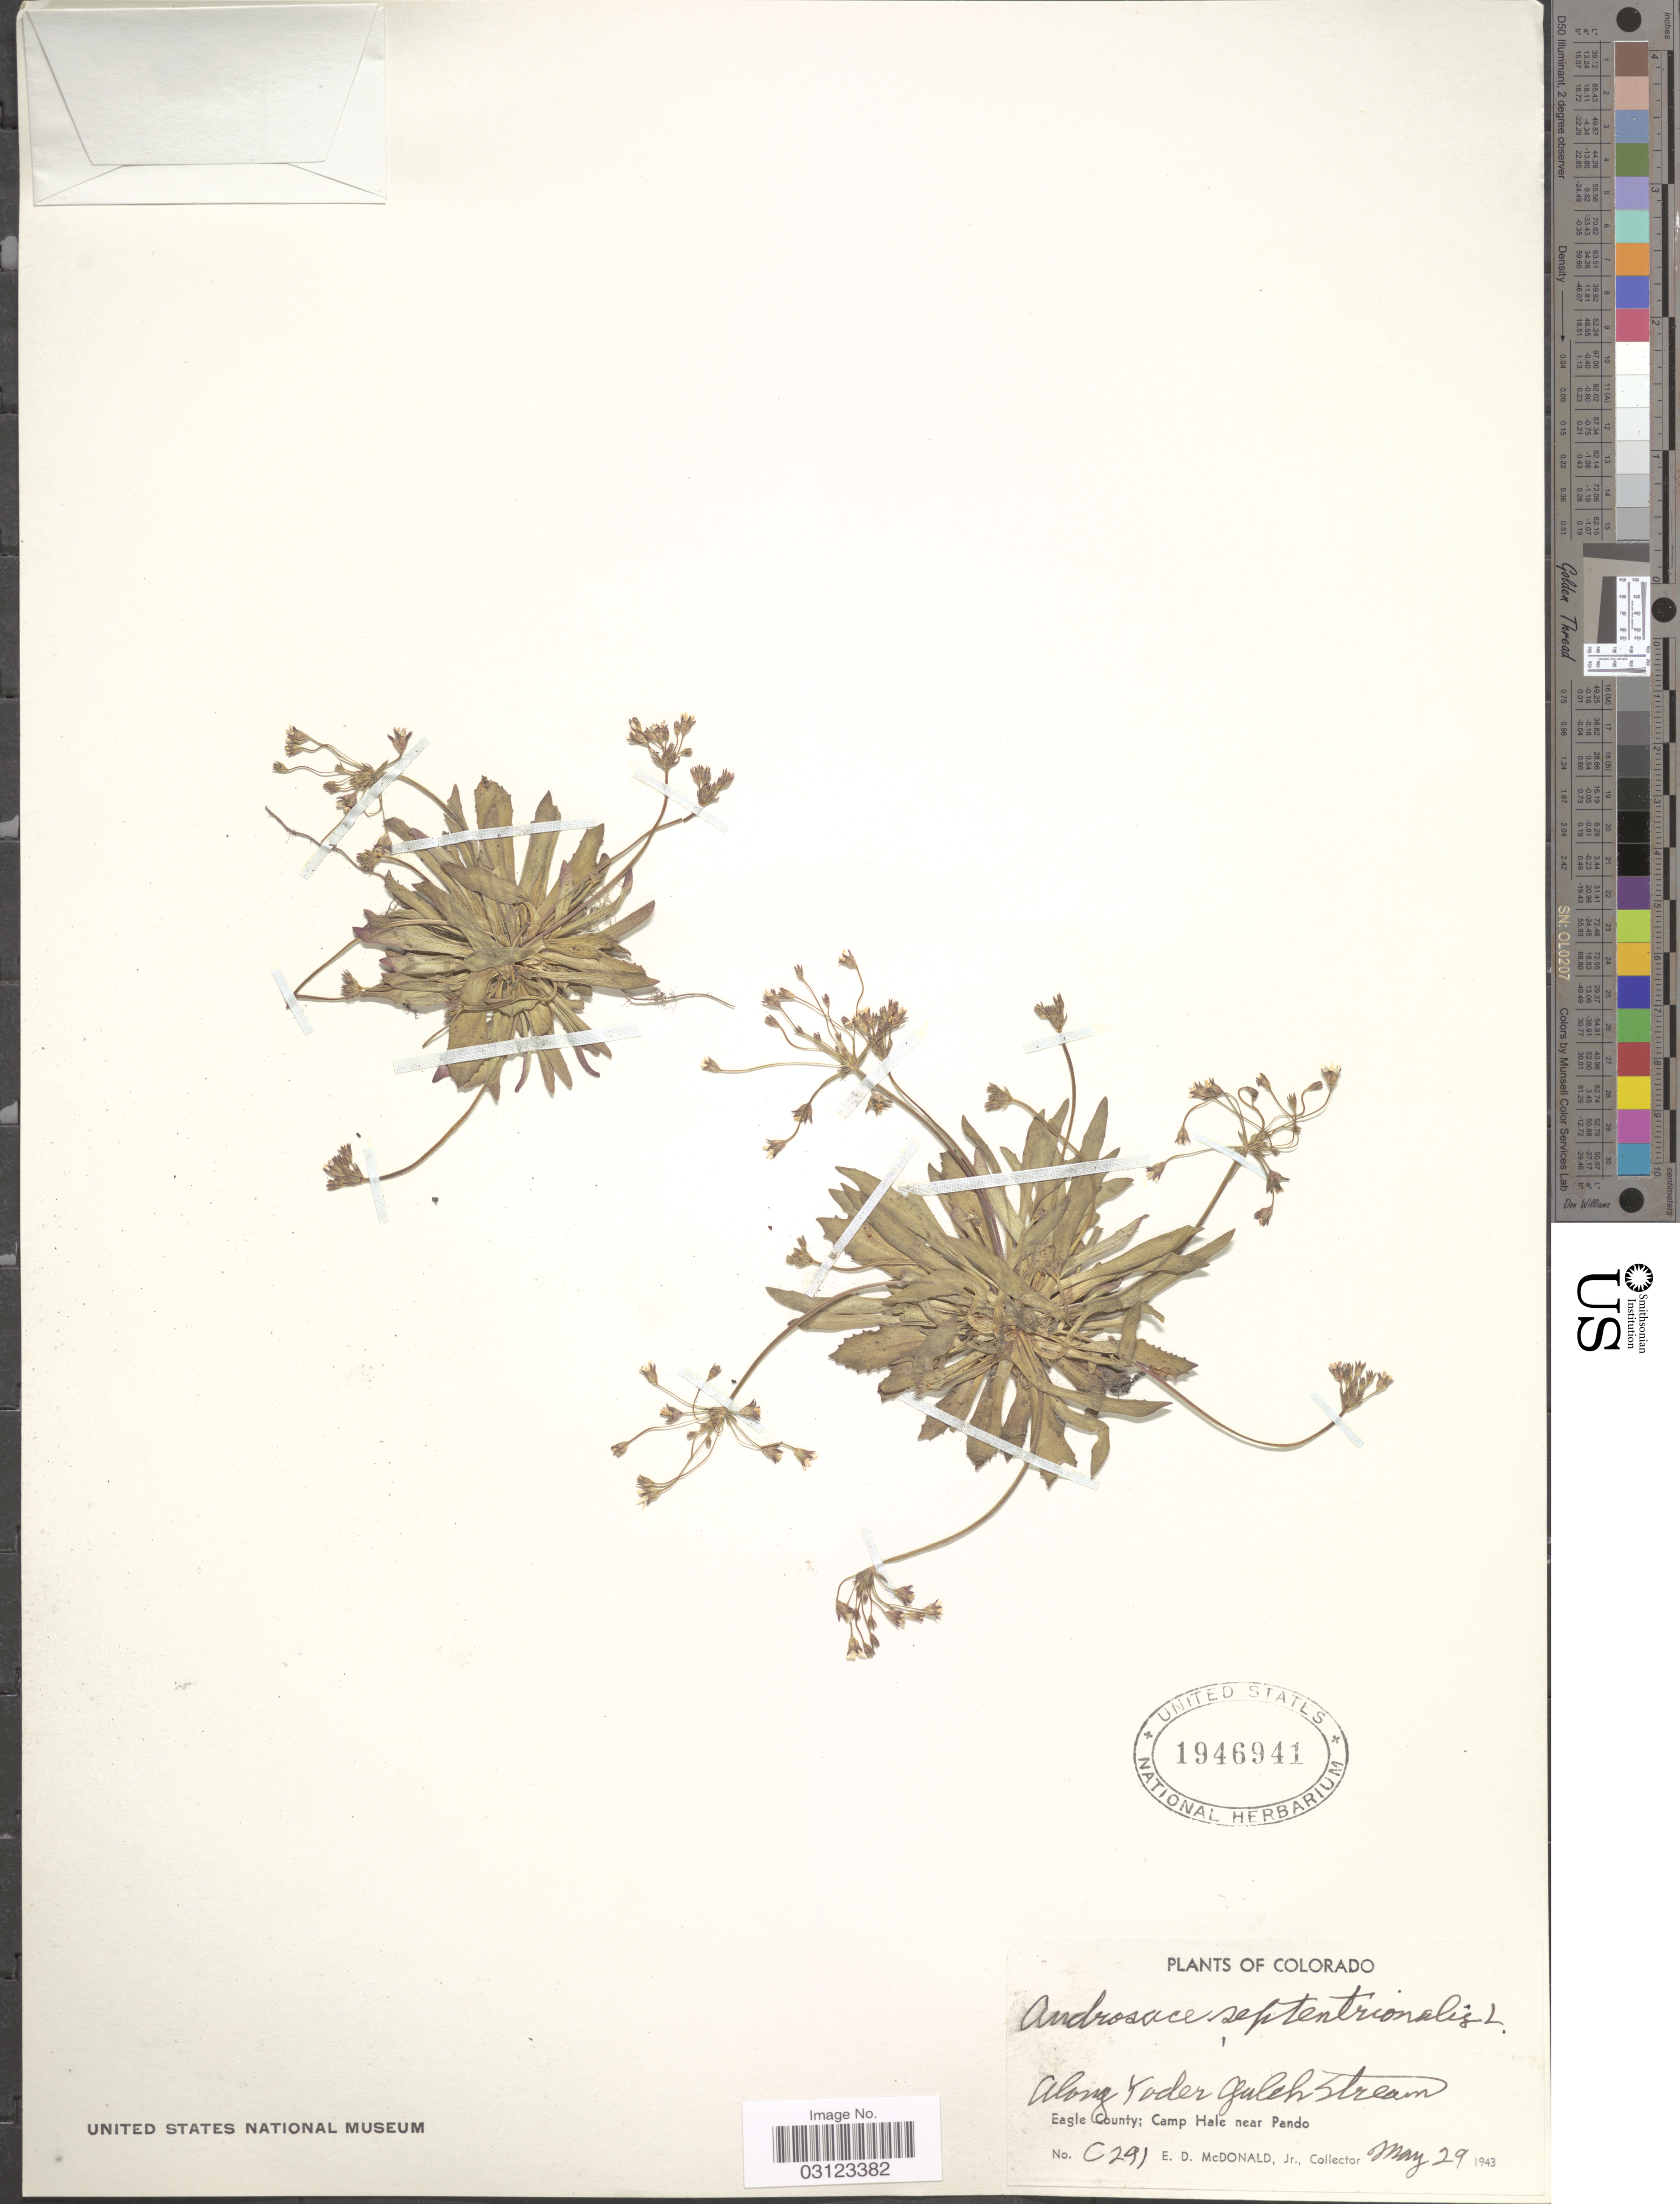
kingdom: Plantae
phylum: Tracheophyta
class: Magnoliopsida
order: Ericales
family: Primulaceae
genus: Androsace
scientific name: Androsace septentrionalis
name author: L.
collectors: E. D. McDonald Jr.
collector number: C291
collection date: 1943-05-29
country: United States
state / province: Colorado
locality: Along Yoder Gulch stream. Eagle County; Camp Hale near Pando.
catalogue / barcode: US 1946941